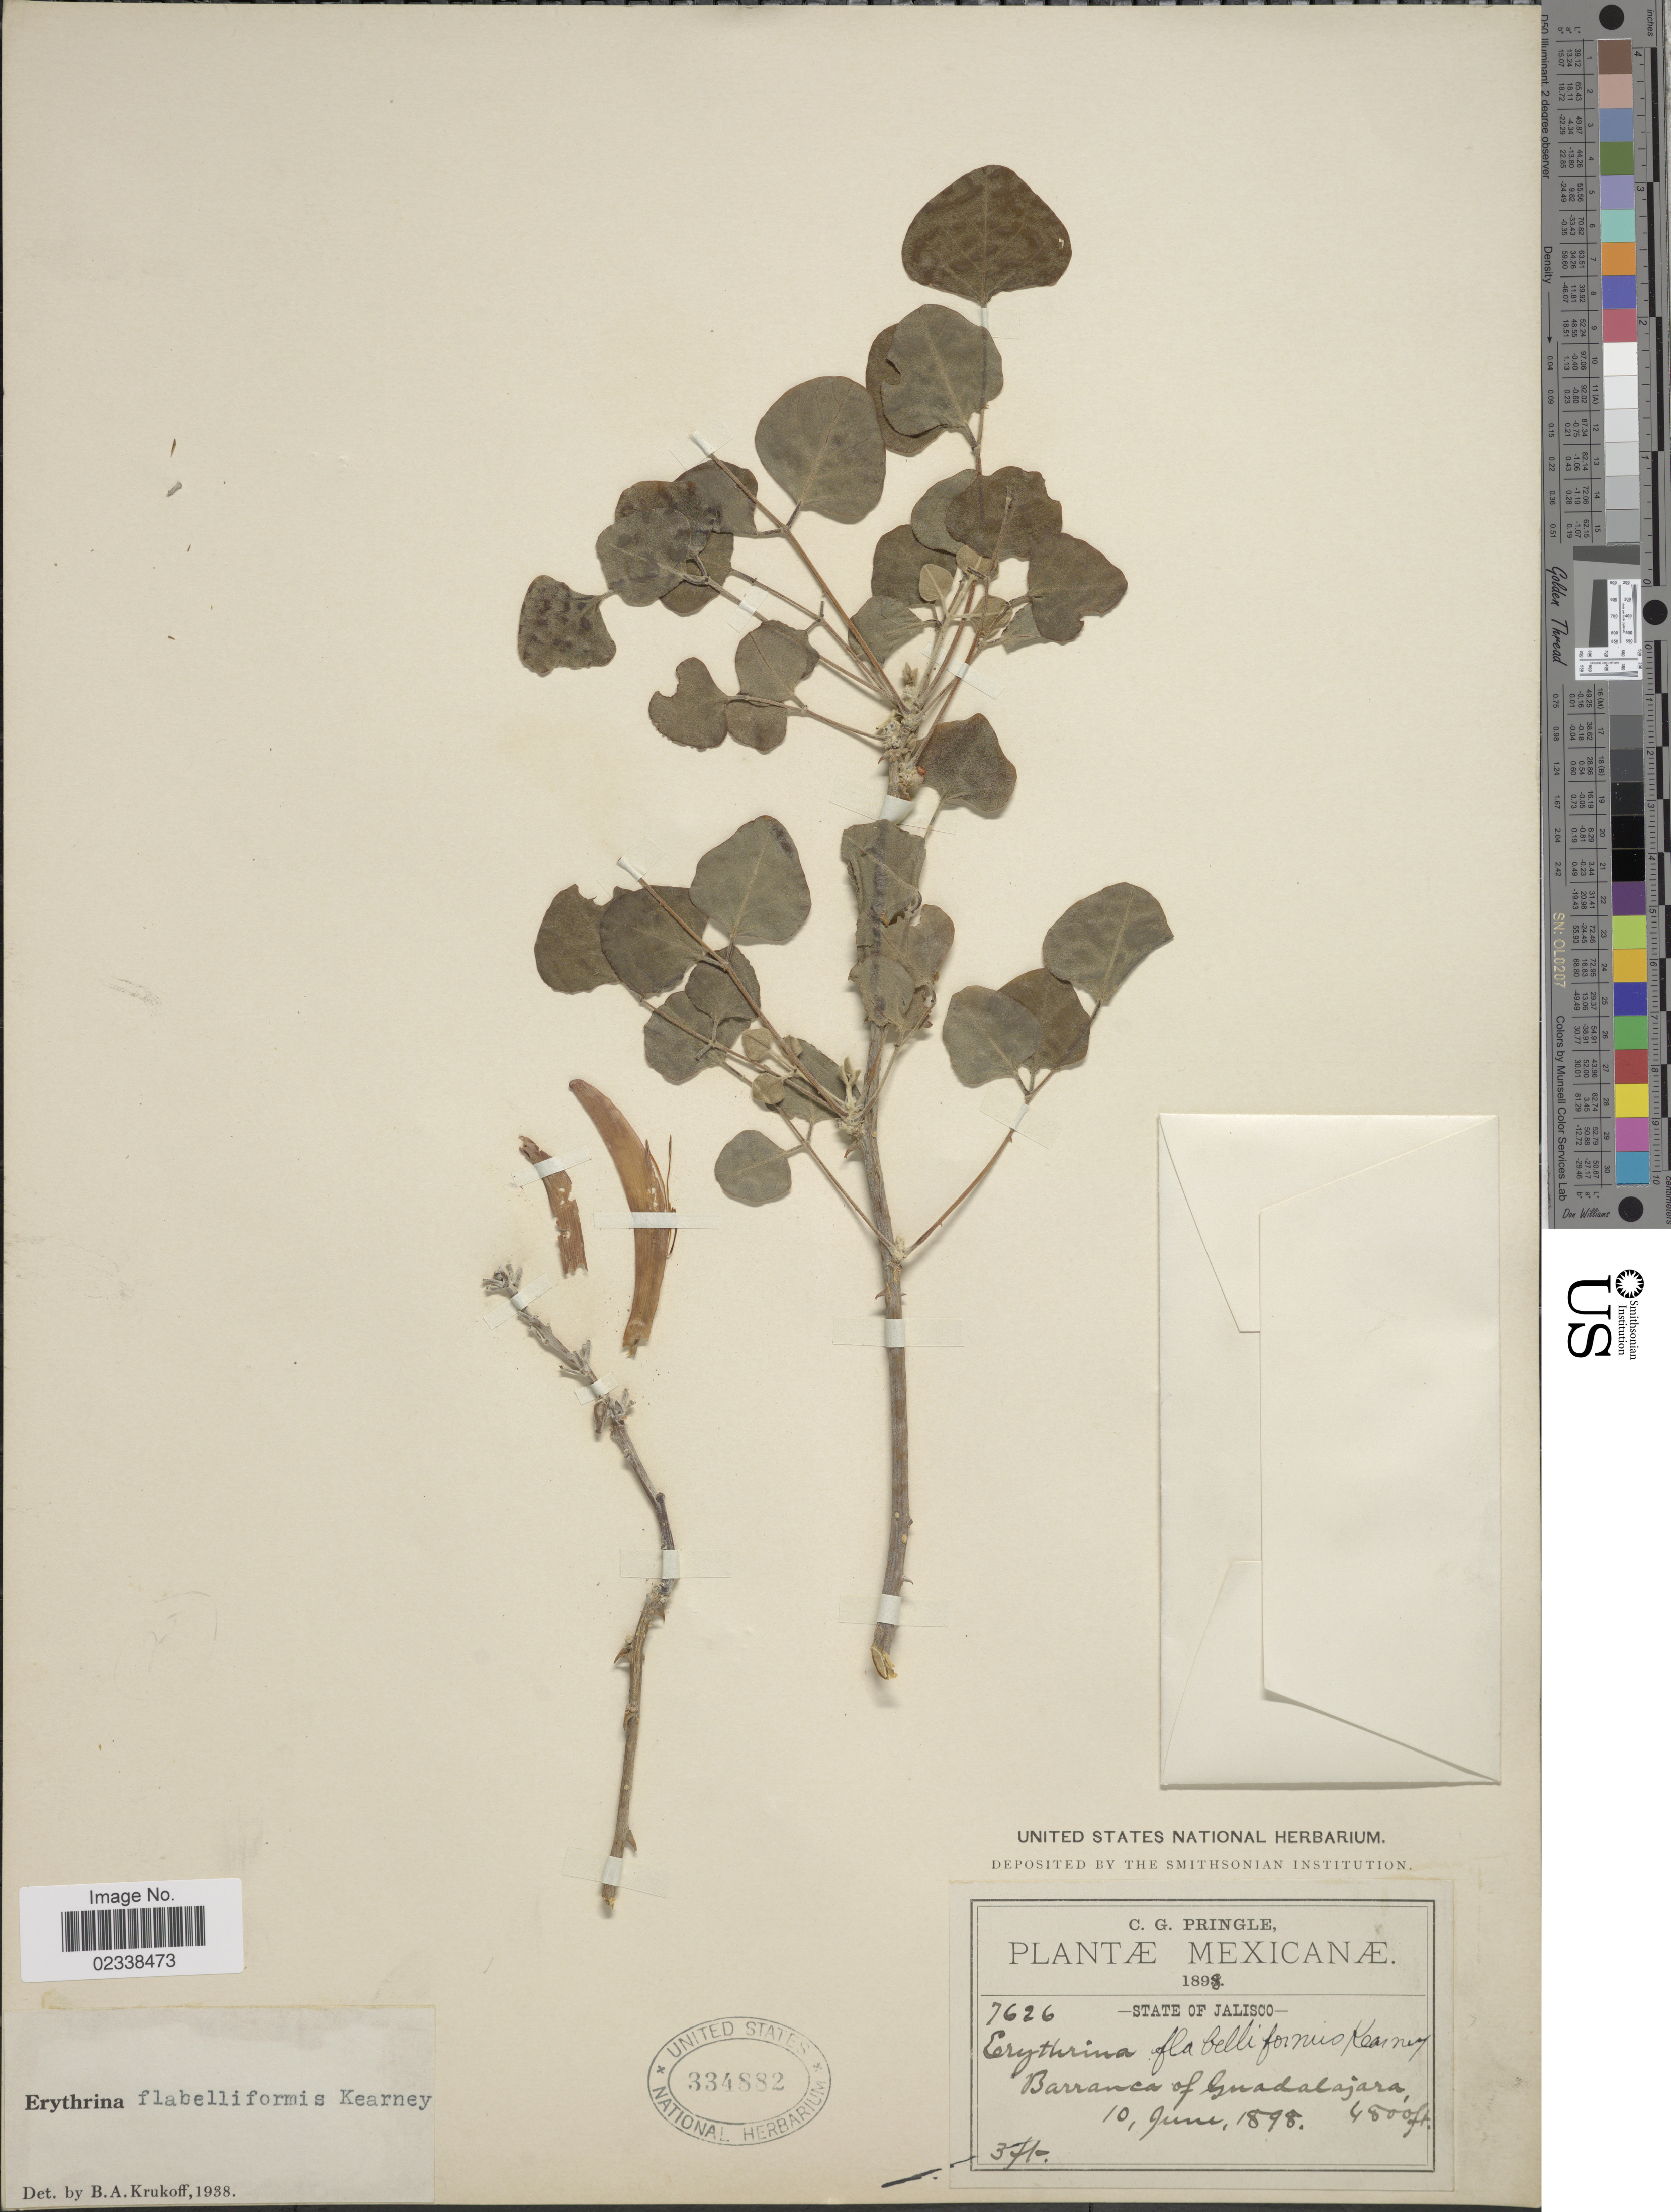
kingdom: Plantae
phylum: Tracheophyta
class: Magnoliopsida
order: Fabales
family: Fabaceae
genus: Erythrina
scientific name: Erythrina flabelliformis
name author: Kearney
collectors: C. G. Pringle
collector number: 7626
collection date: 1898-06-10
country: Mexico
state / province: Jalisco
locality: Barranca of Guadalajara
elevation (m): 1463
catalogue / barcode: US 334882